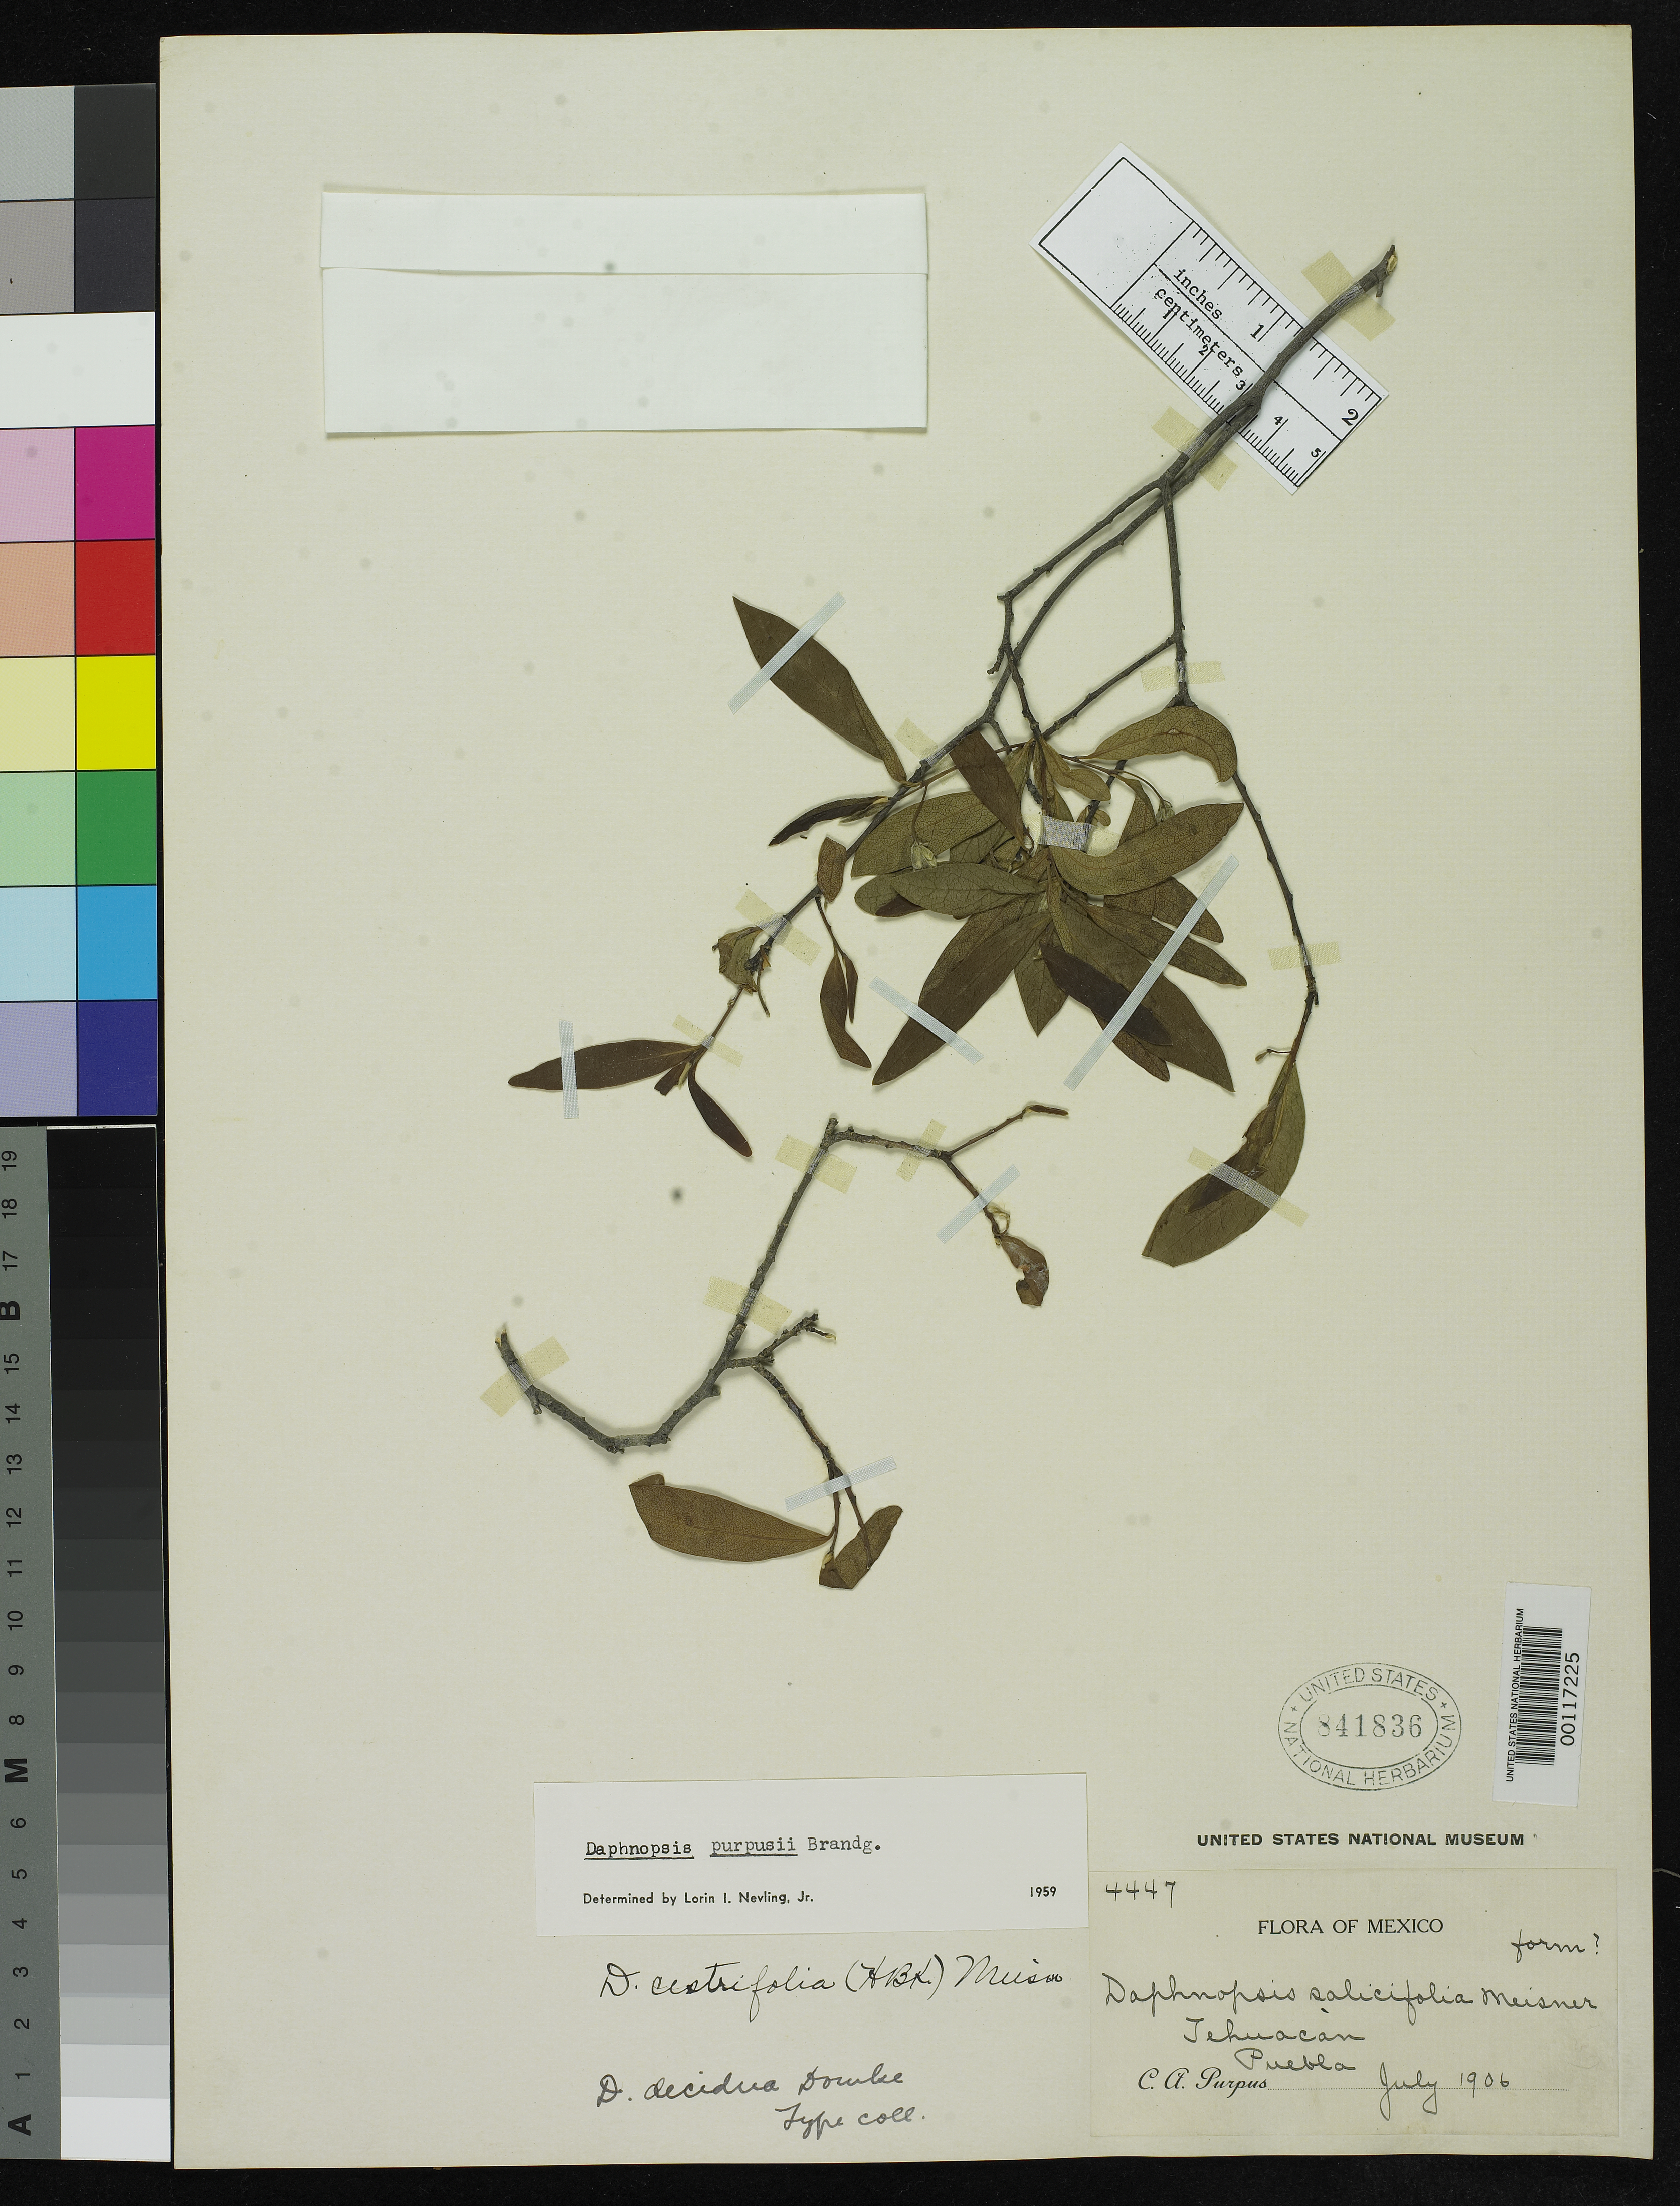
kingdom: Plantae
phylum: Tracheophyta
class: Magnoliopsida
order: Malvales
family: Thymelaeaceae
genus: Daphnopsis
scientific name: Daphnopsis decidua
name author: Domke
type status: Lectotype; Paratype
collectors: C. A. Purpus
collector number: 4447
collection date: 1906-07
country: Mexico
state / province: Puebla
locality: Tehuacan, Puebla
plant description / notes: See Rogers 2010 for type discussion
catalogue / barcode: US 841836